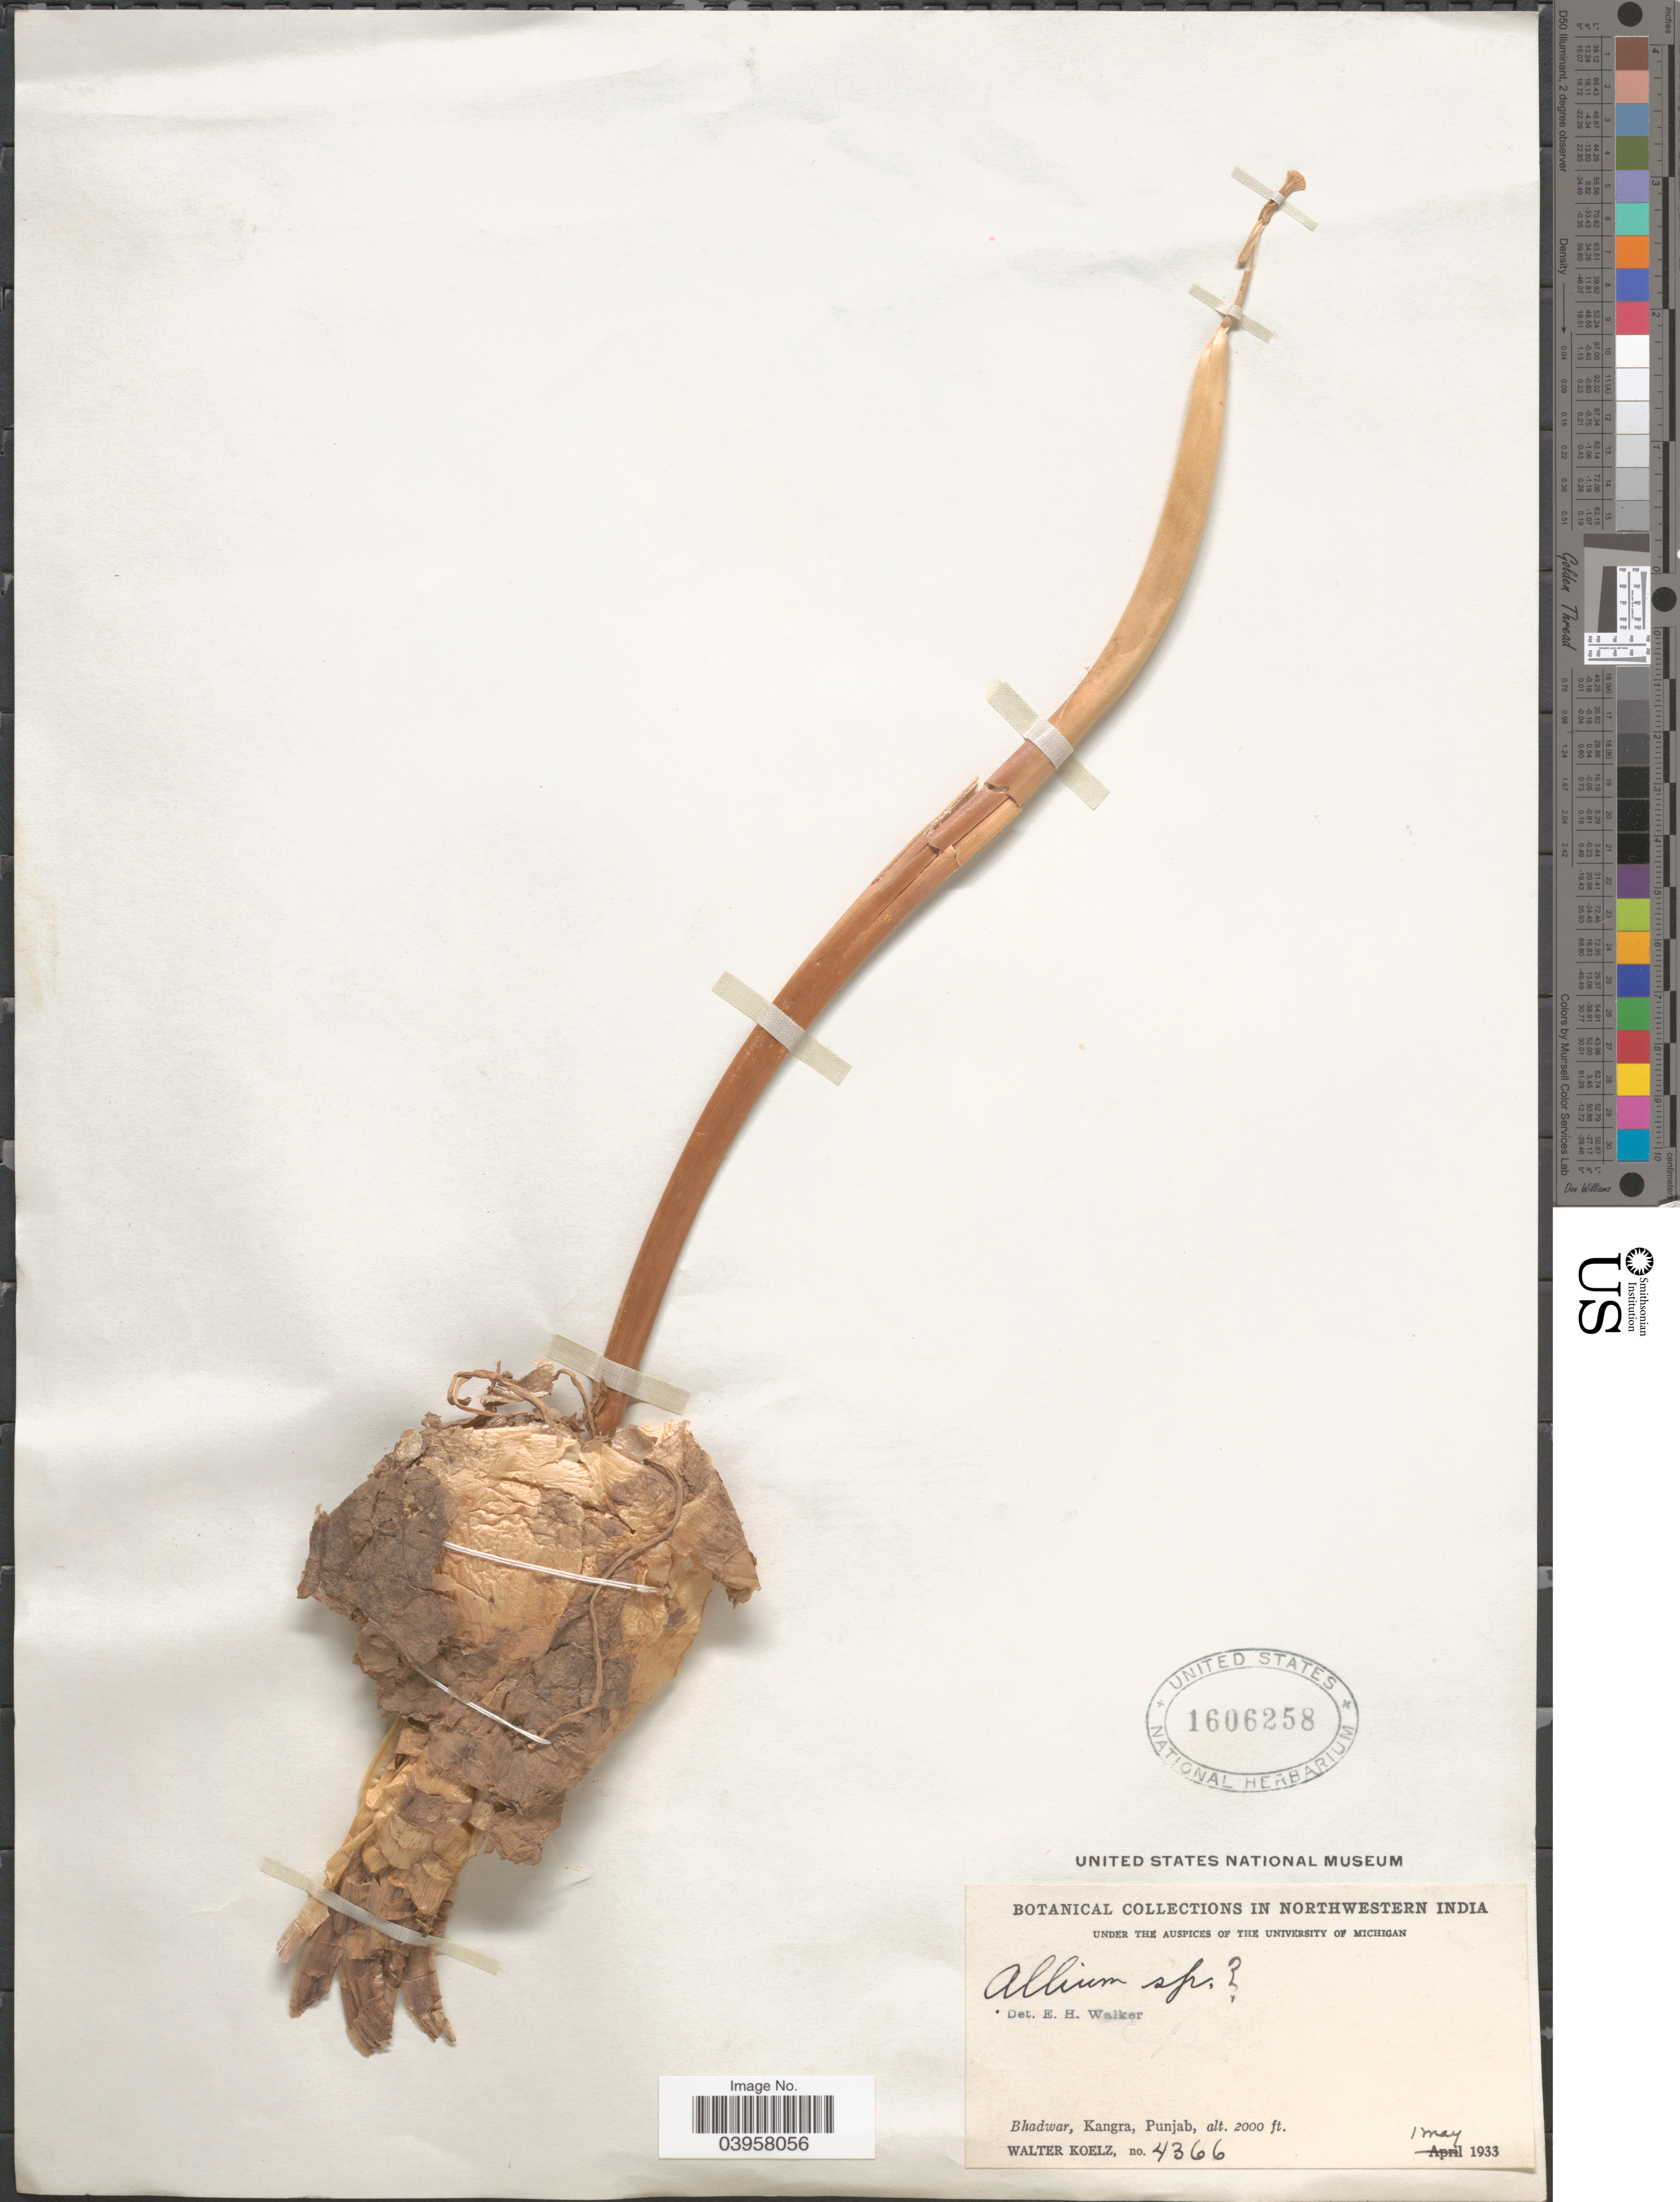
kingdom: Plantae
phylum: Tracheophyta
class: Liliopsida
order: Asparagales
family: Amaryllidaceae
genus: Allium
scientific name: Allium sp.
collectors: W. N. Koelz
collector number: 4366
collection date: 1933-05-01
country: India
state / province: Punjab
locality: In Northwestern India. Bhadwar, Kangra.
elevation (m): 610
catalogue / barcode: US 1606258